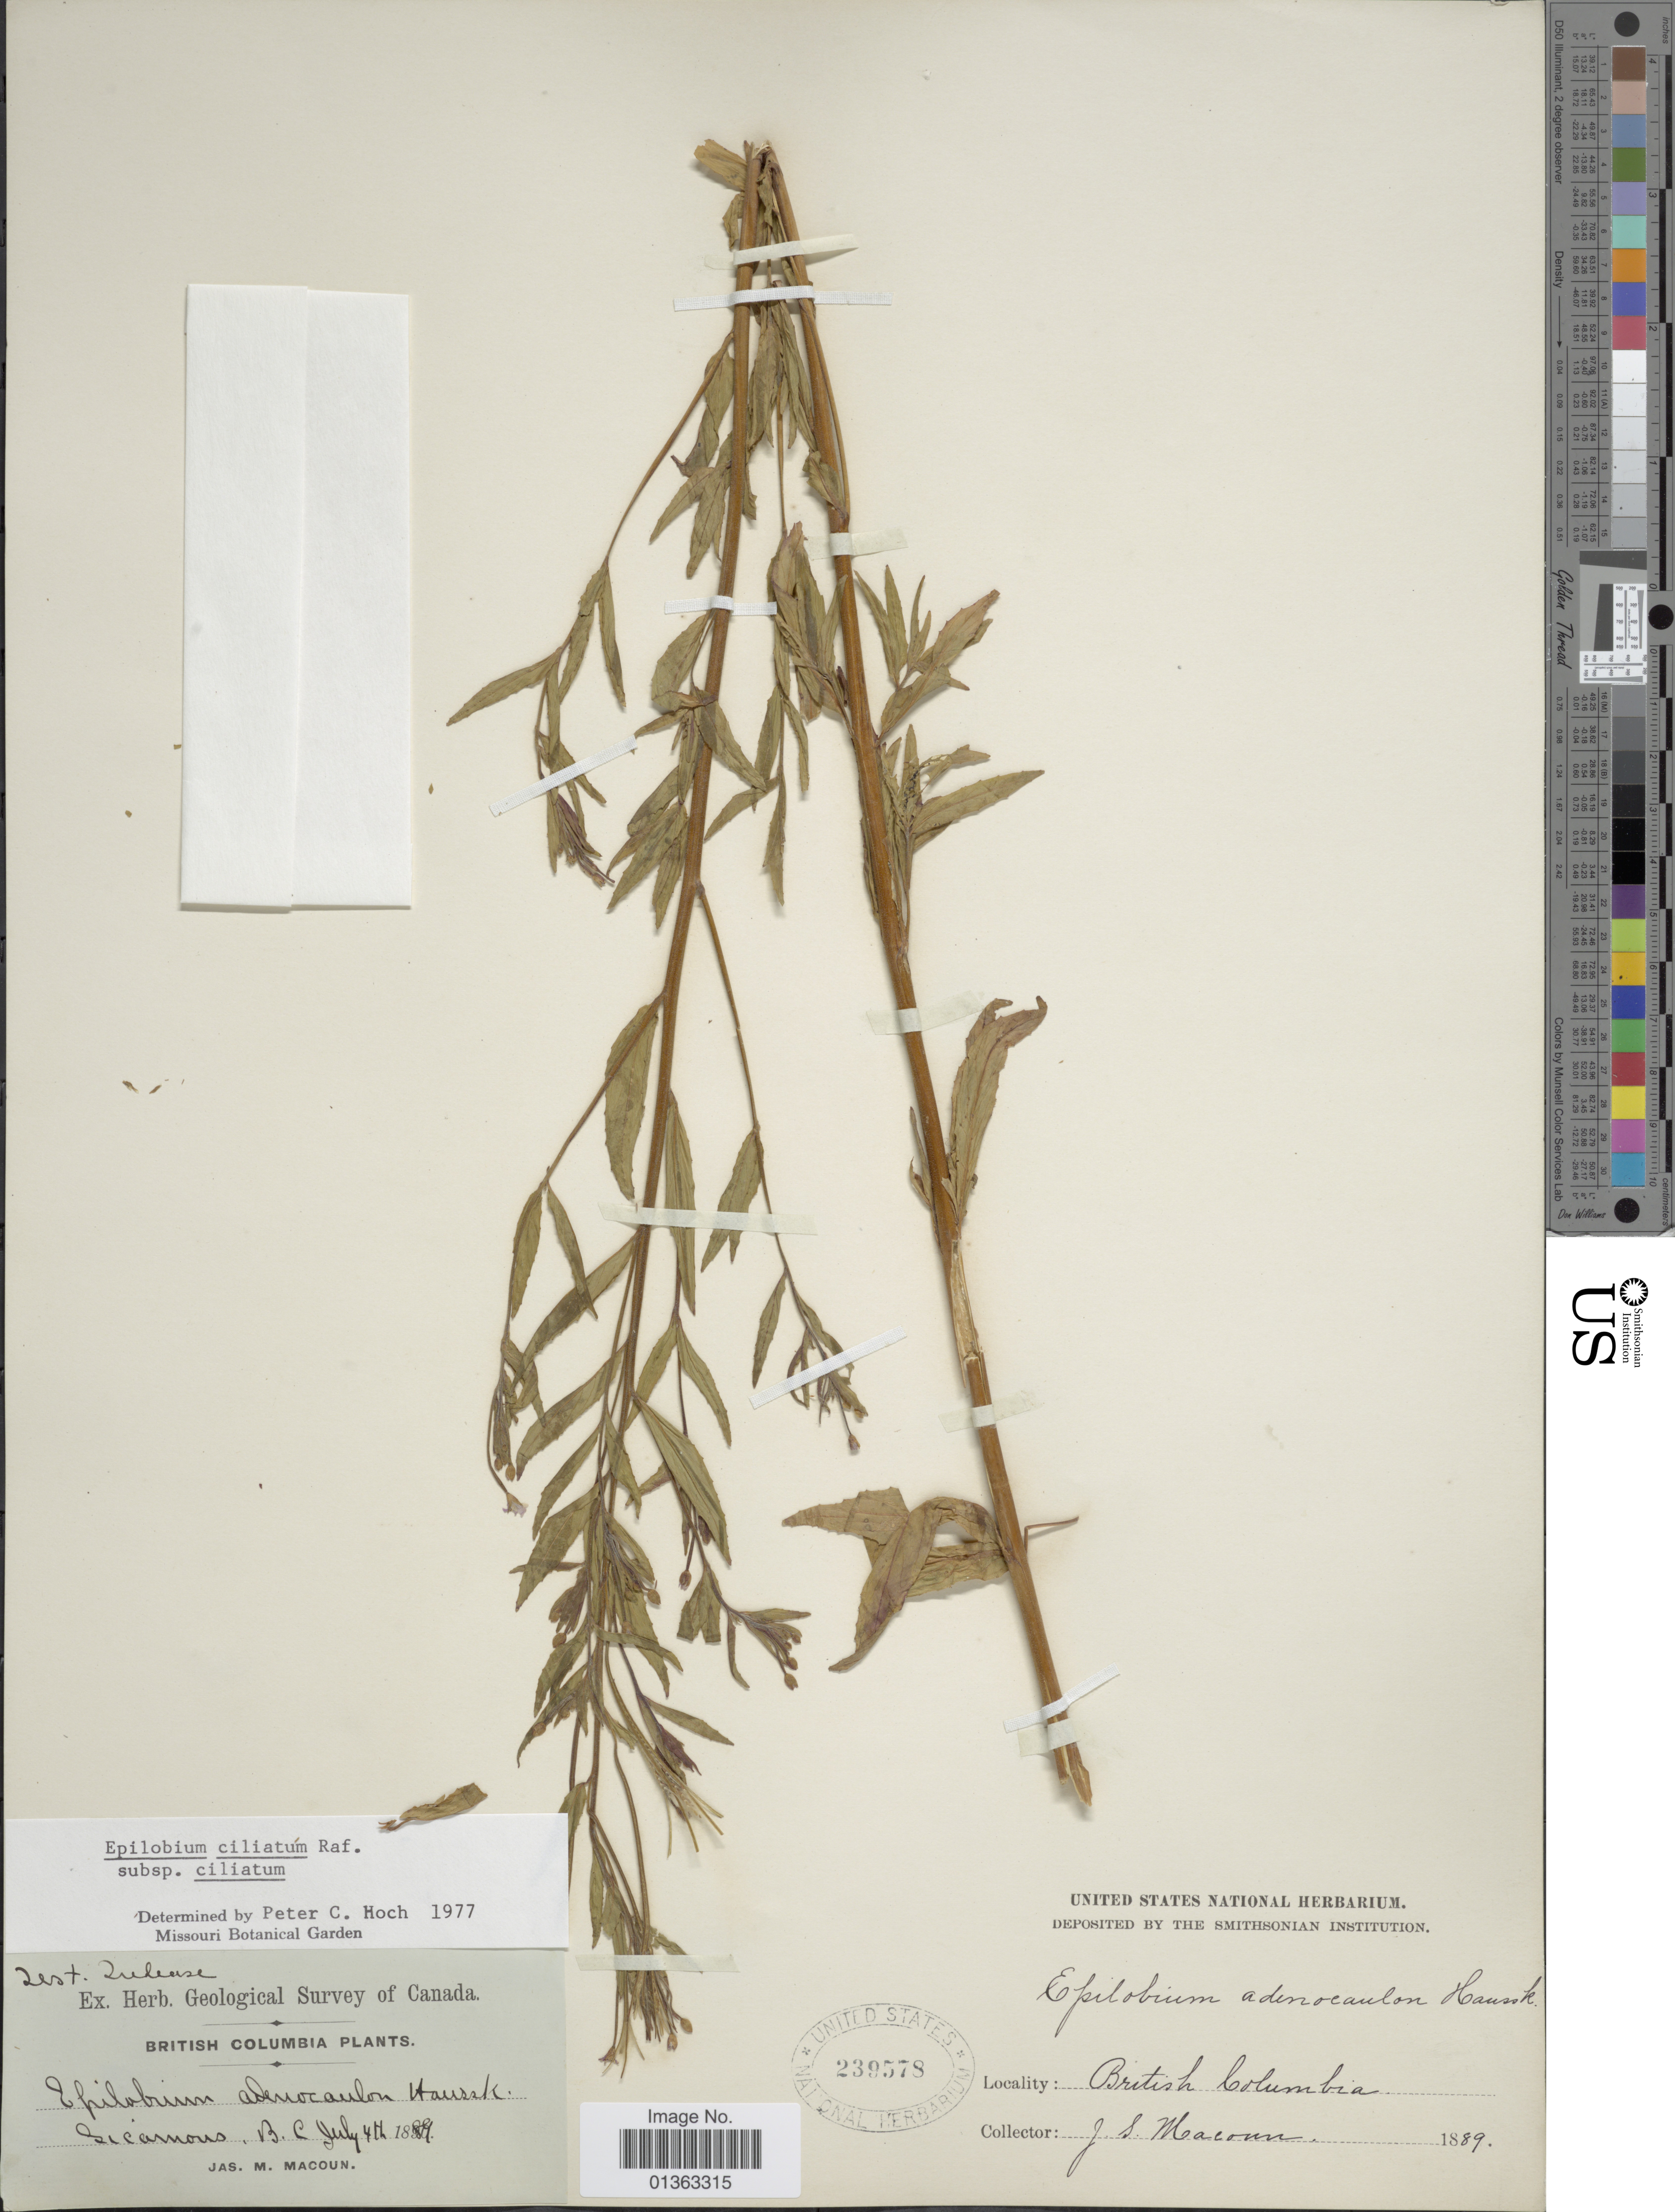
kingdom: Plantae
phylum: Tracheophyta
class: Magnoliopsida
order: Myrtales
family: Onagraceae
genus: Epilobium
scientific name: Epilobium ciliatum subsp. ciliatum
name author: Raf.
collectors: J. M. Macoun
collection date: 1889-07-04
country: Canada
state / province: British Columbia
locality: Sicamous.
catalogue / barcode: US 239578